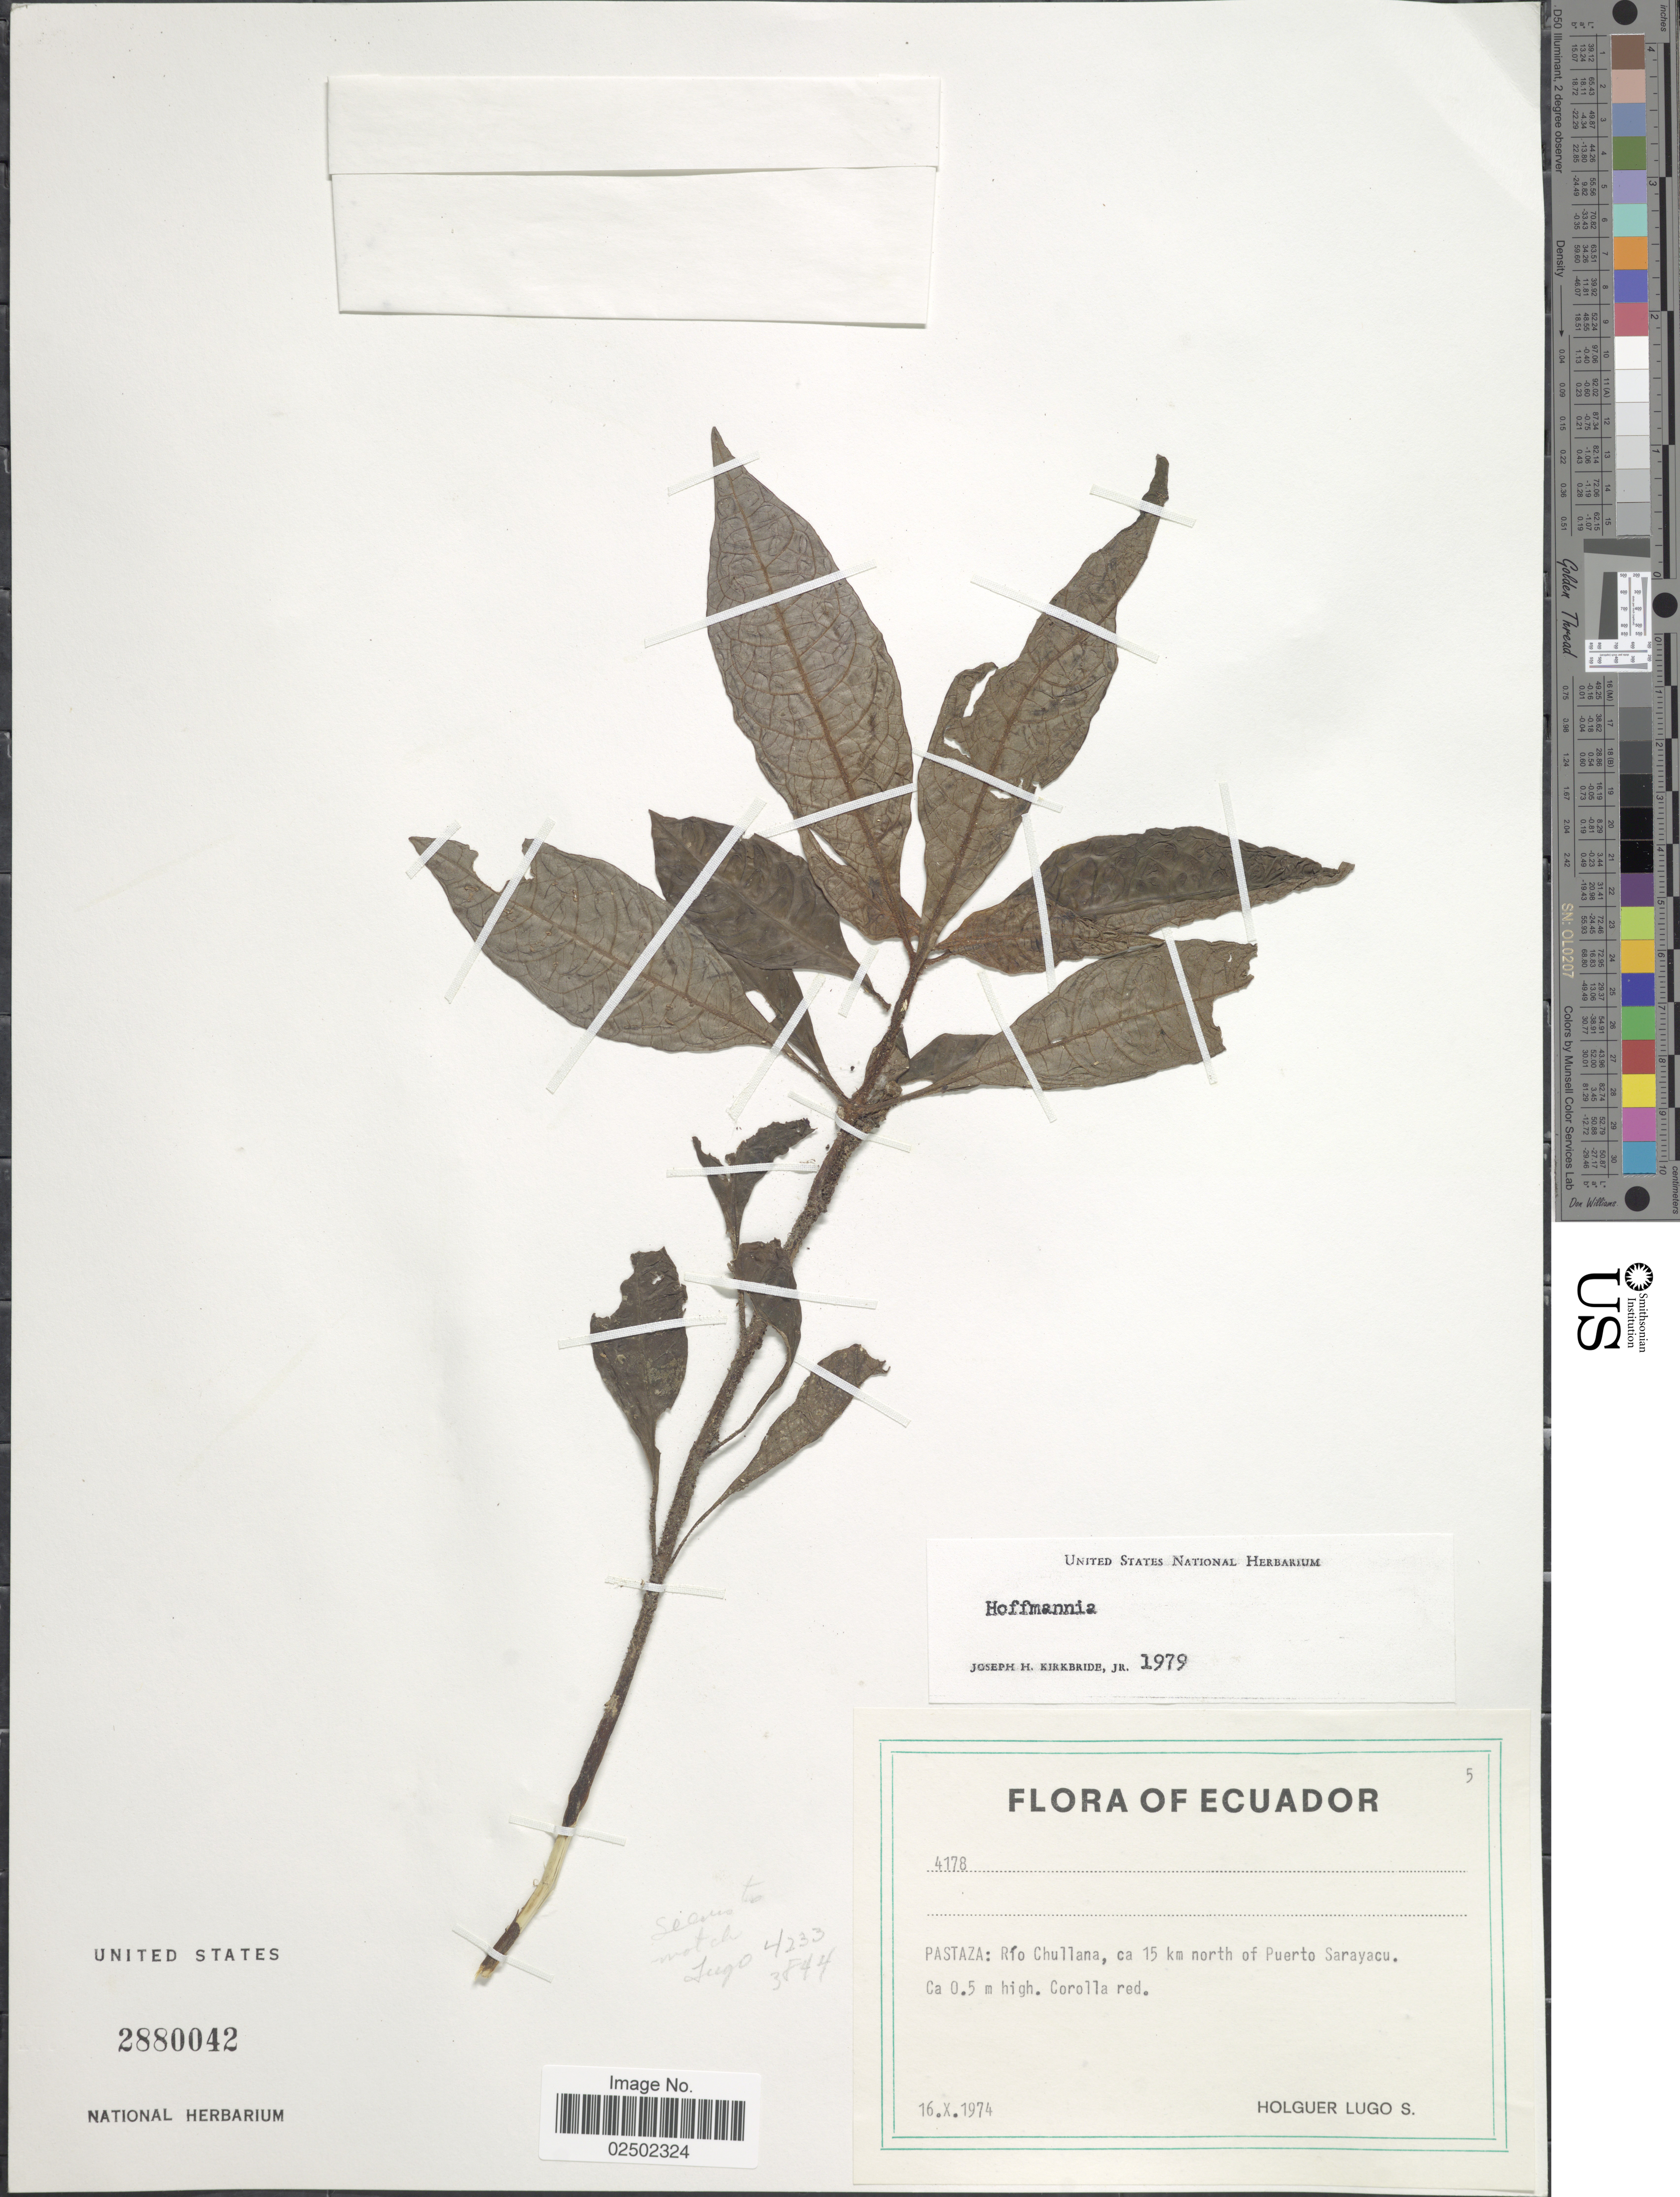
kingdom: Plantae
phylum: Tracheophyta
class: Magnoliopsida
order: Gentianales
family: Rubiaceae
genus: Hoffmannia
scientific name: Hoffmannia sp.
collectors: H. Lugo S.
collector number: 4178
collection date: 1974-10-16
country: Ecuador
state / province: Pastaza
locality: Pastaza: Rio Chullana, 15 km north of Puerto Sarayacu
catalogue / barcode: US 2880042